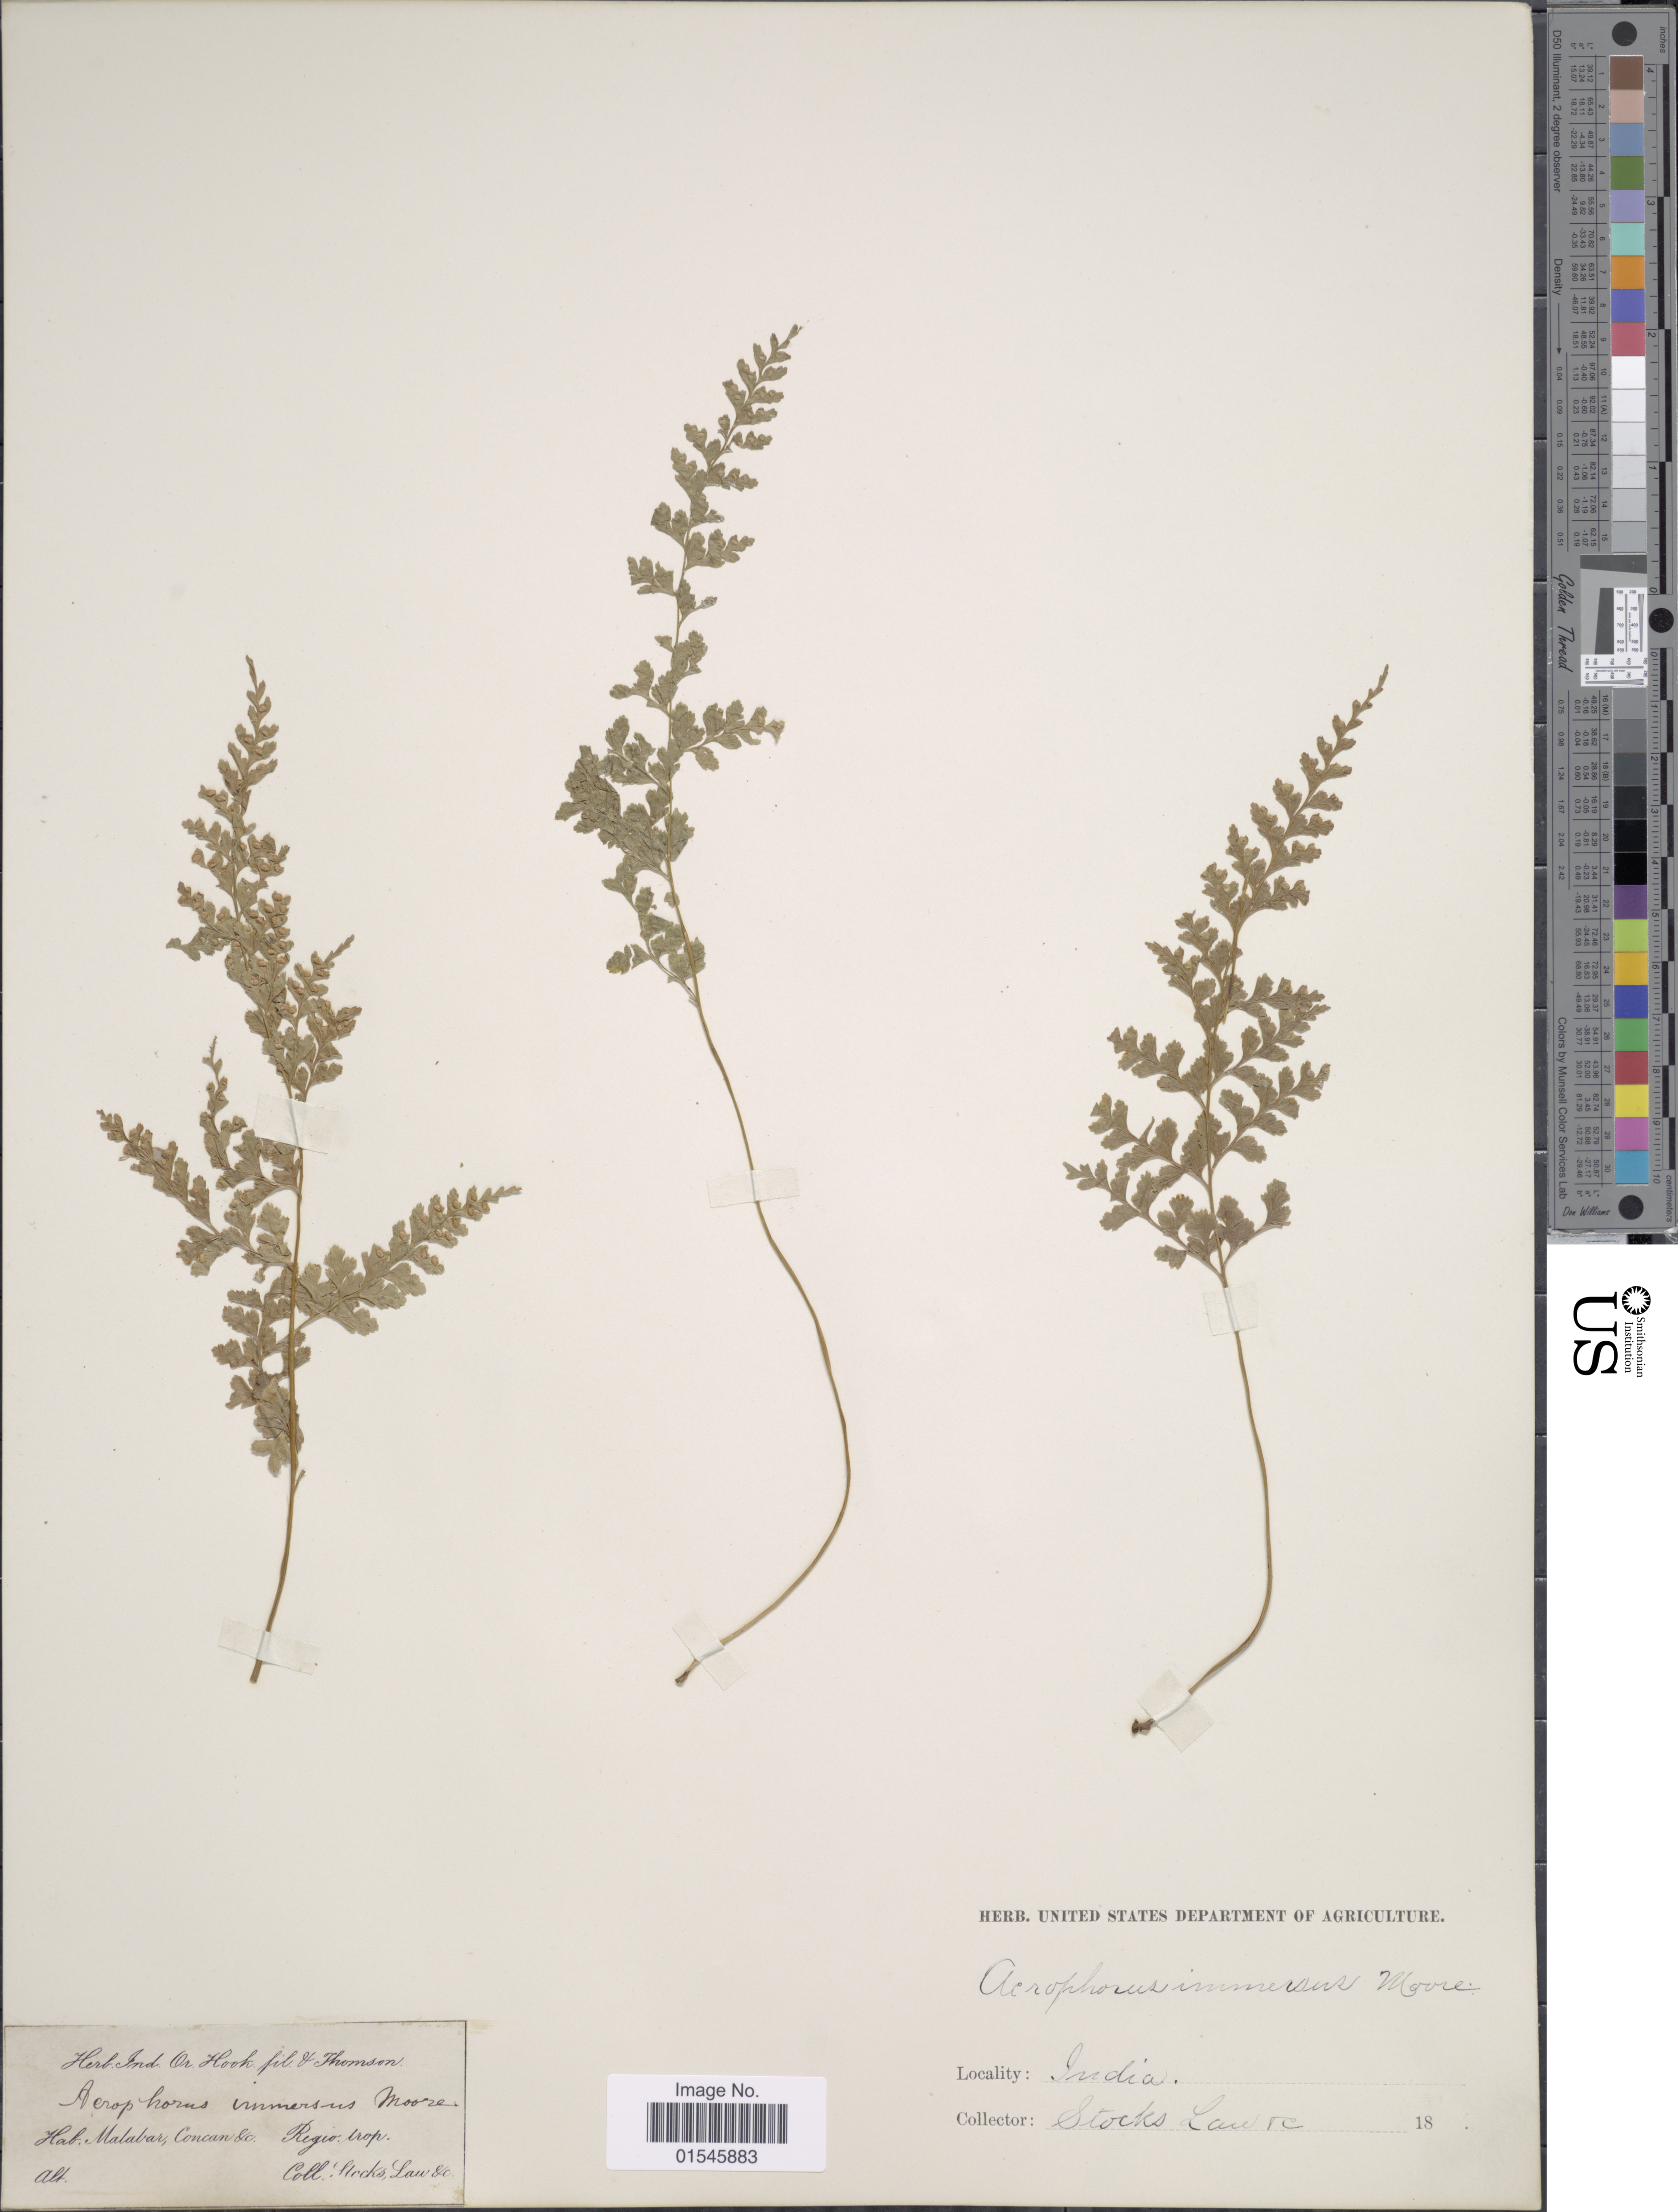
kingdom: Plantae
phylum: Tracheophyta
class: Polypodiopsida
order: Polypodiales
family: Hypodematiaceae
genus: Leucostegia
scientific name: Leucostegia truncata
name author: (D. Don) Fraser-Jenk.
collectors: Stocks, -- & -. Law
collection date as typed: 18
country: India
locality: Malabar, Concan